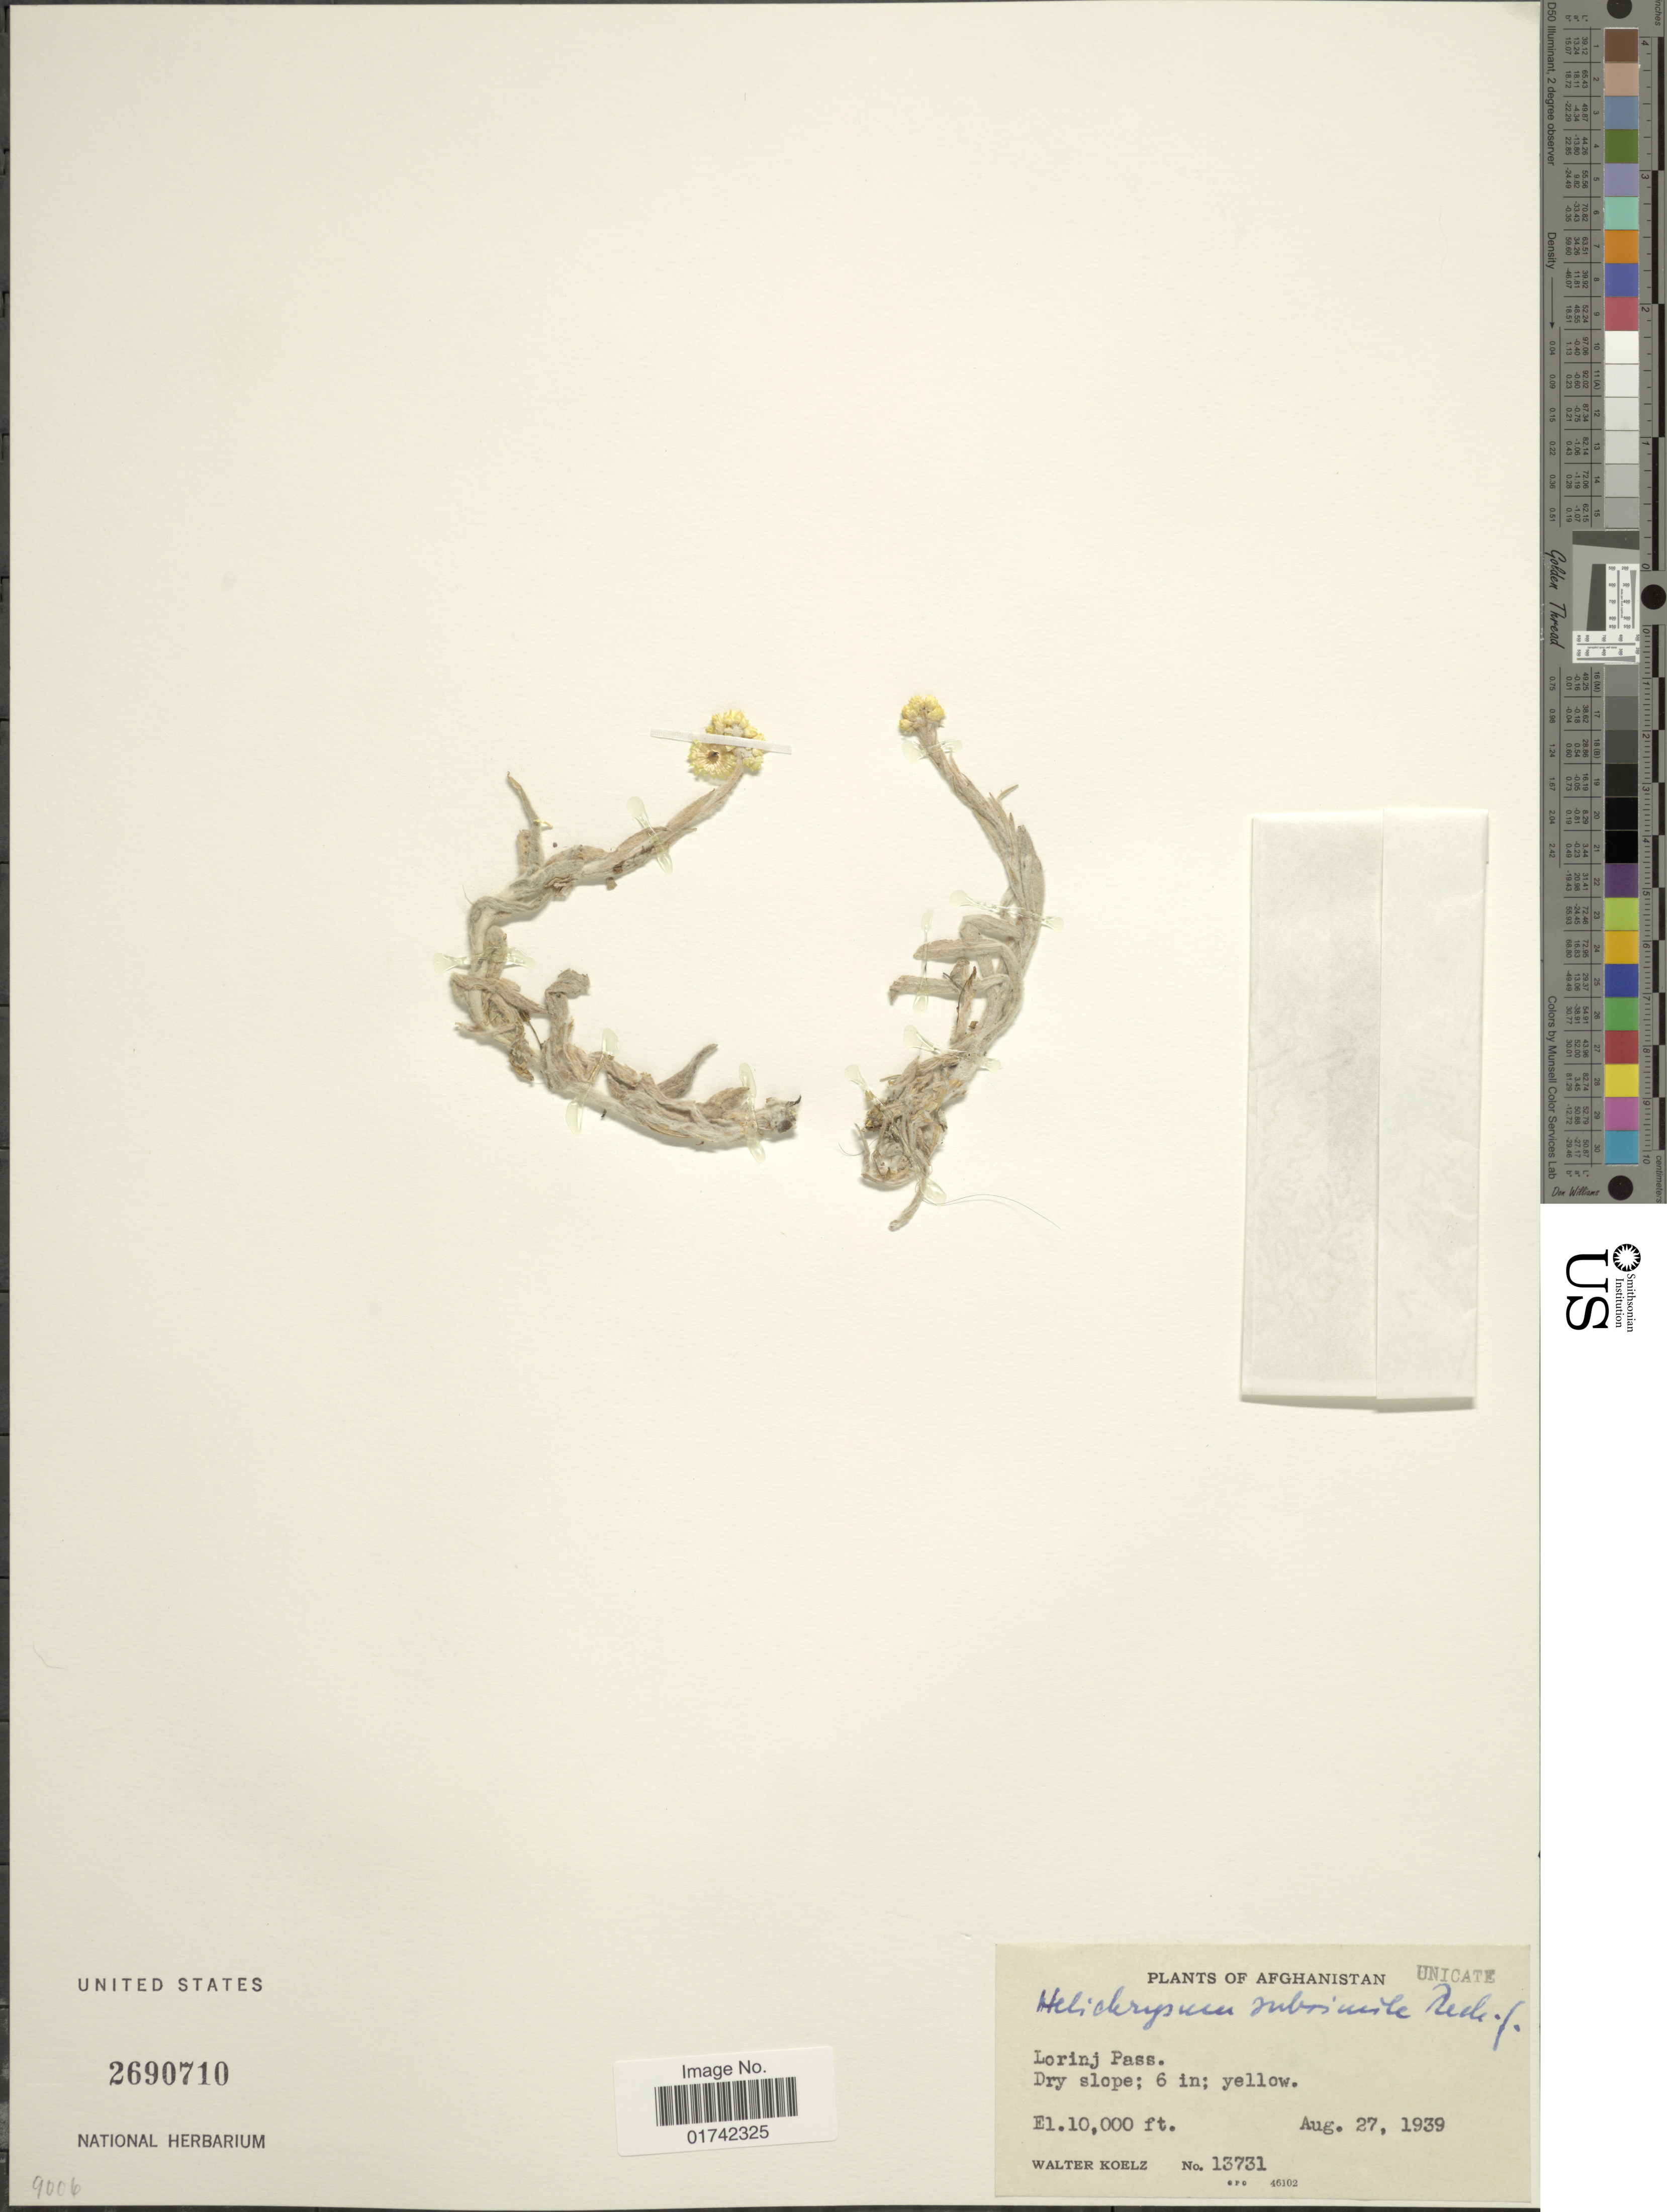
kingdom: Plantae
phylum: Tracheophyta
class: Magnoliopsida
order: Asterales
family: Asteraceae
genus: Helichrysum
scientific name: Helichrysum subsimile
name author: Rech. f.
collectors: W. N. Koelz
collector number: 13731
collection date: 1939-08-27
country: Afghanistan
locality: Lorinj Pass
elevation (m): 3048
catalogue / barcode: US 2690710